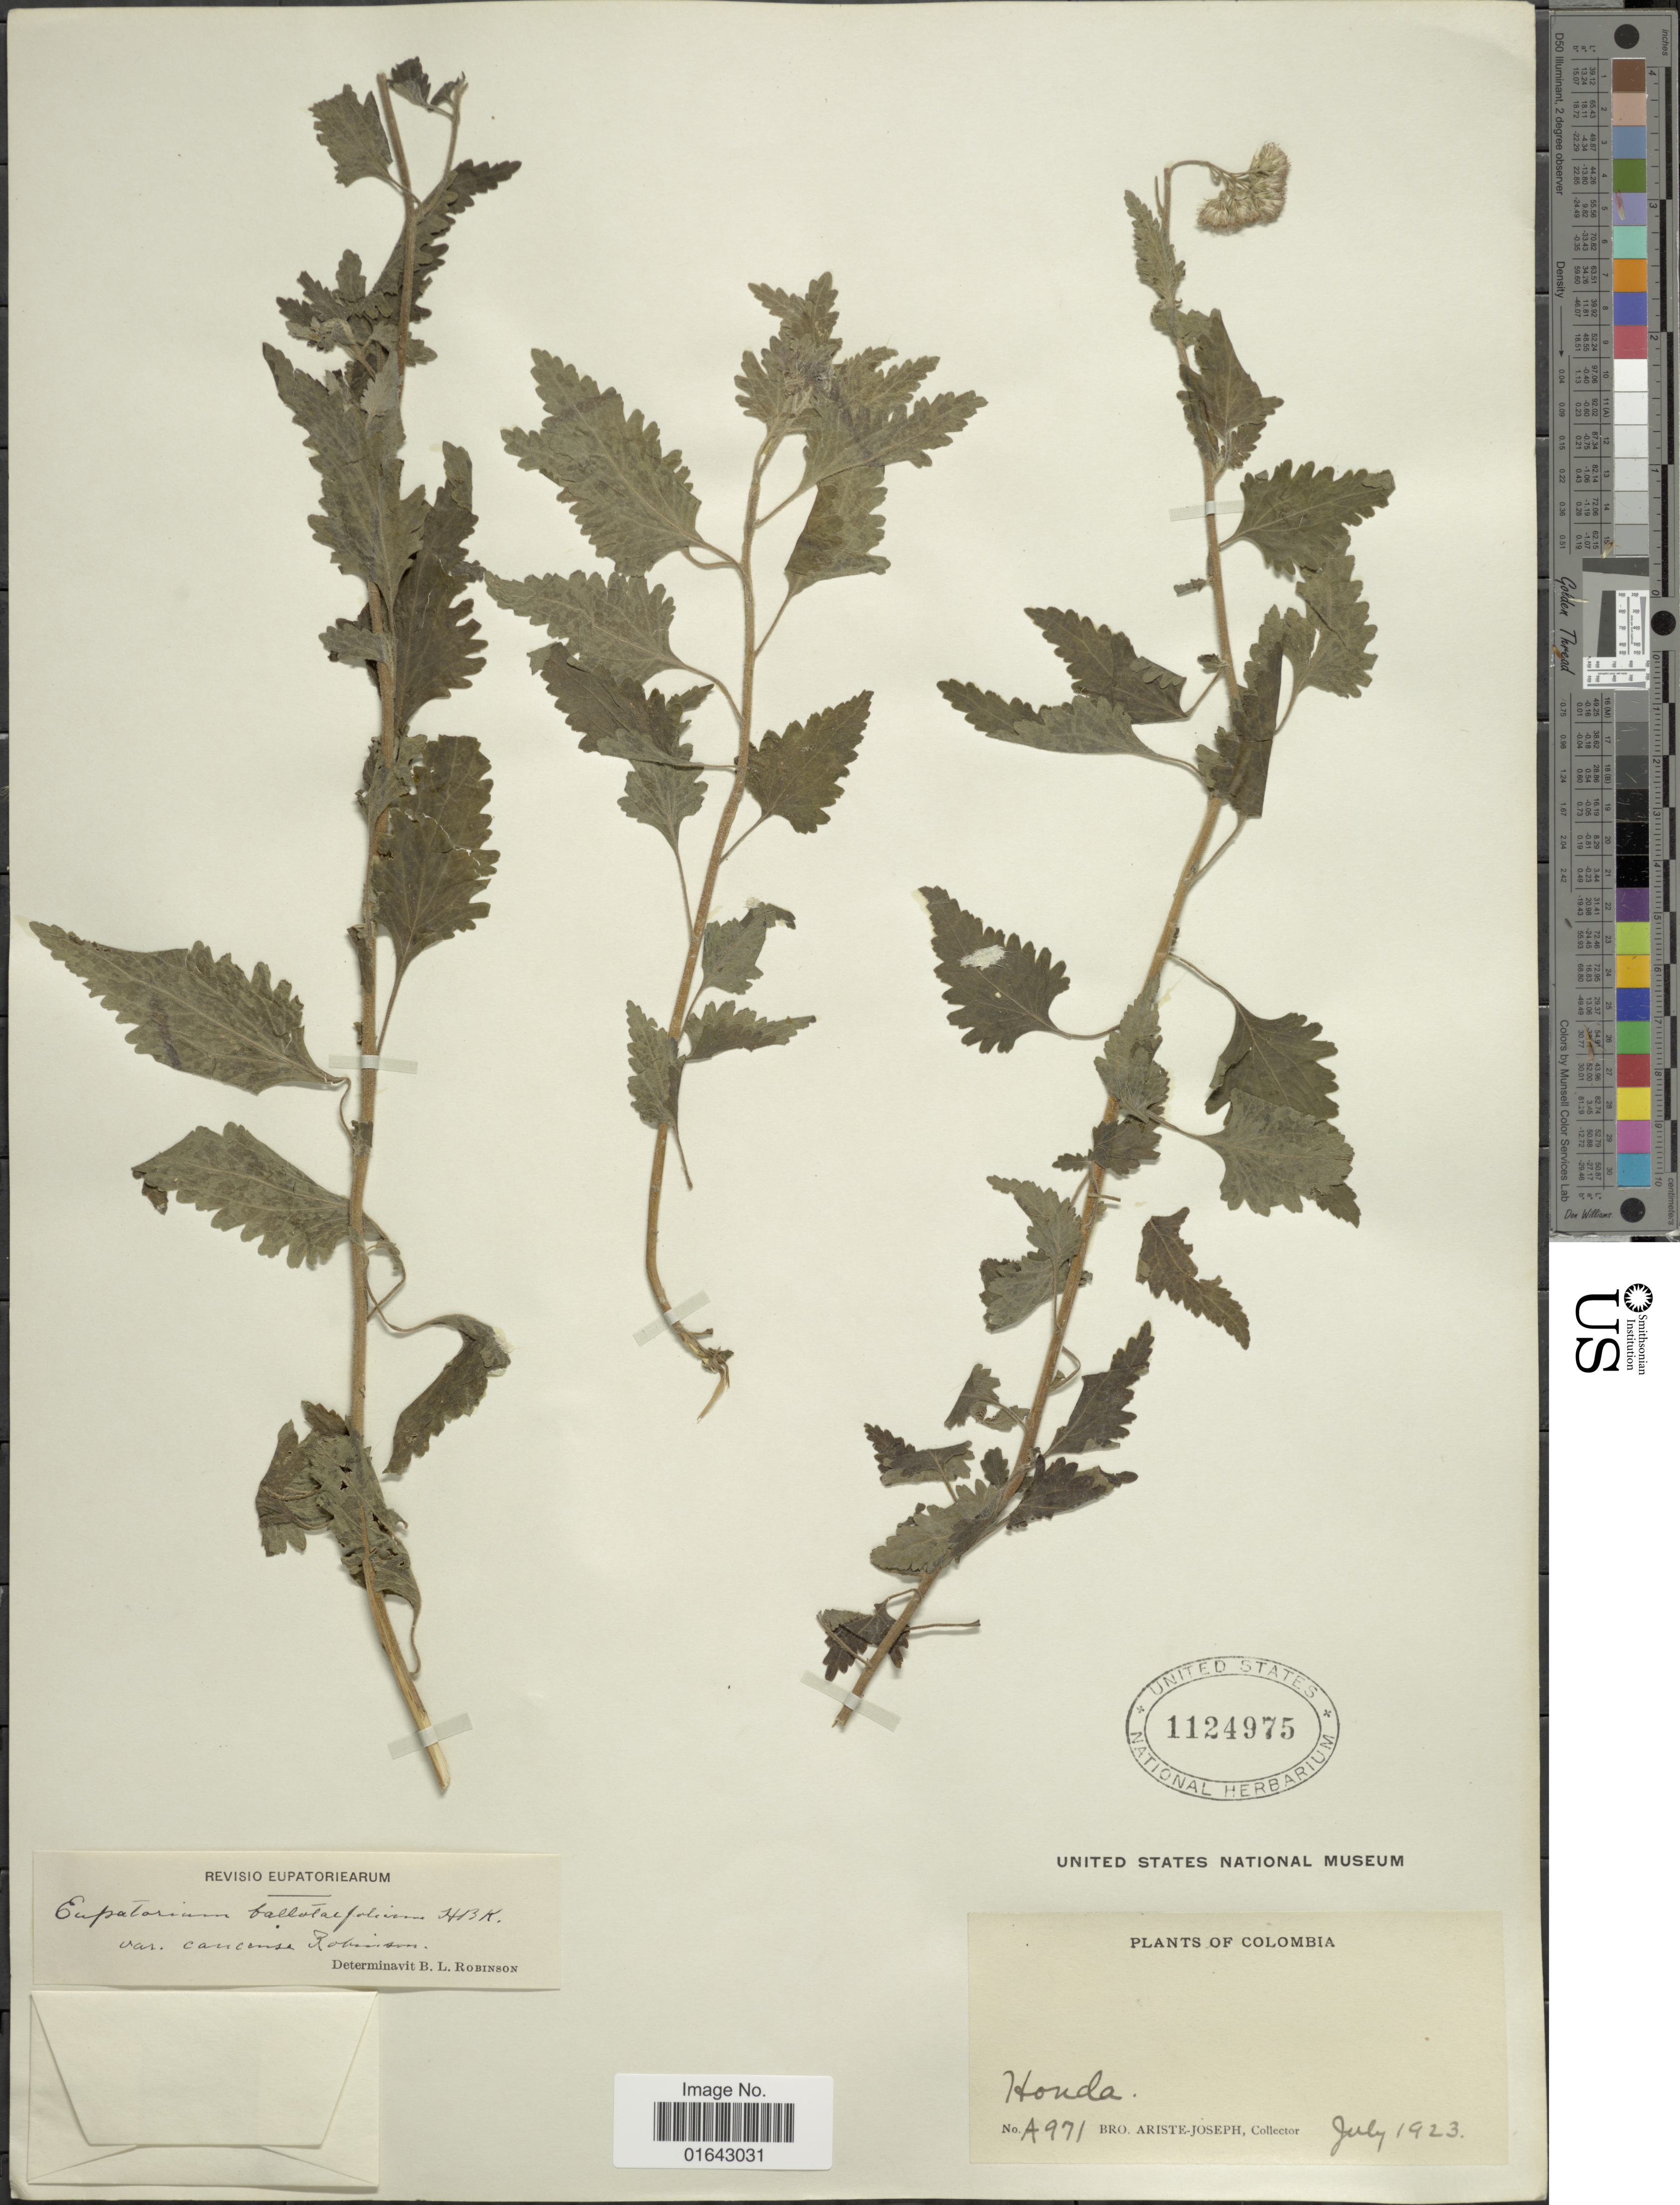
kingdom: Plantae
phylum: Tracheophyta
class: Magnoliopsida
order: Asterales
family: Asteraceae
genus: Conocliniopsis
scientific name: Conocliniopsis prasiifolia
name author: (DC.) R.M. King & H. Rob.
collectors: Bro. Ariste-Joseph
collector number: A971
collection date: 1923-07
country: Colombia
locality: Honda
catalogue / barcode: US 1124975